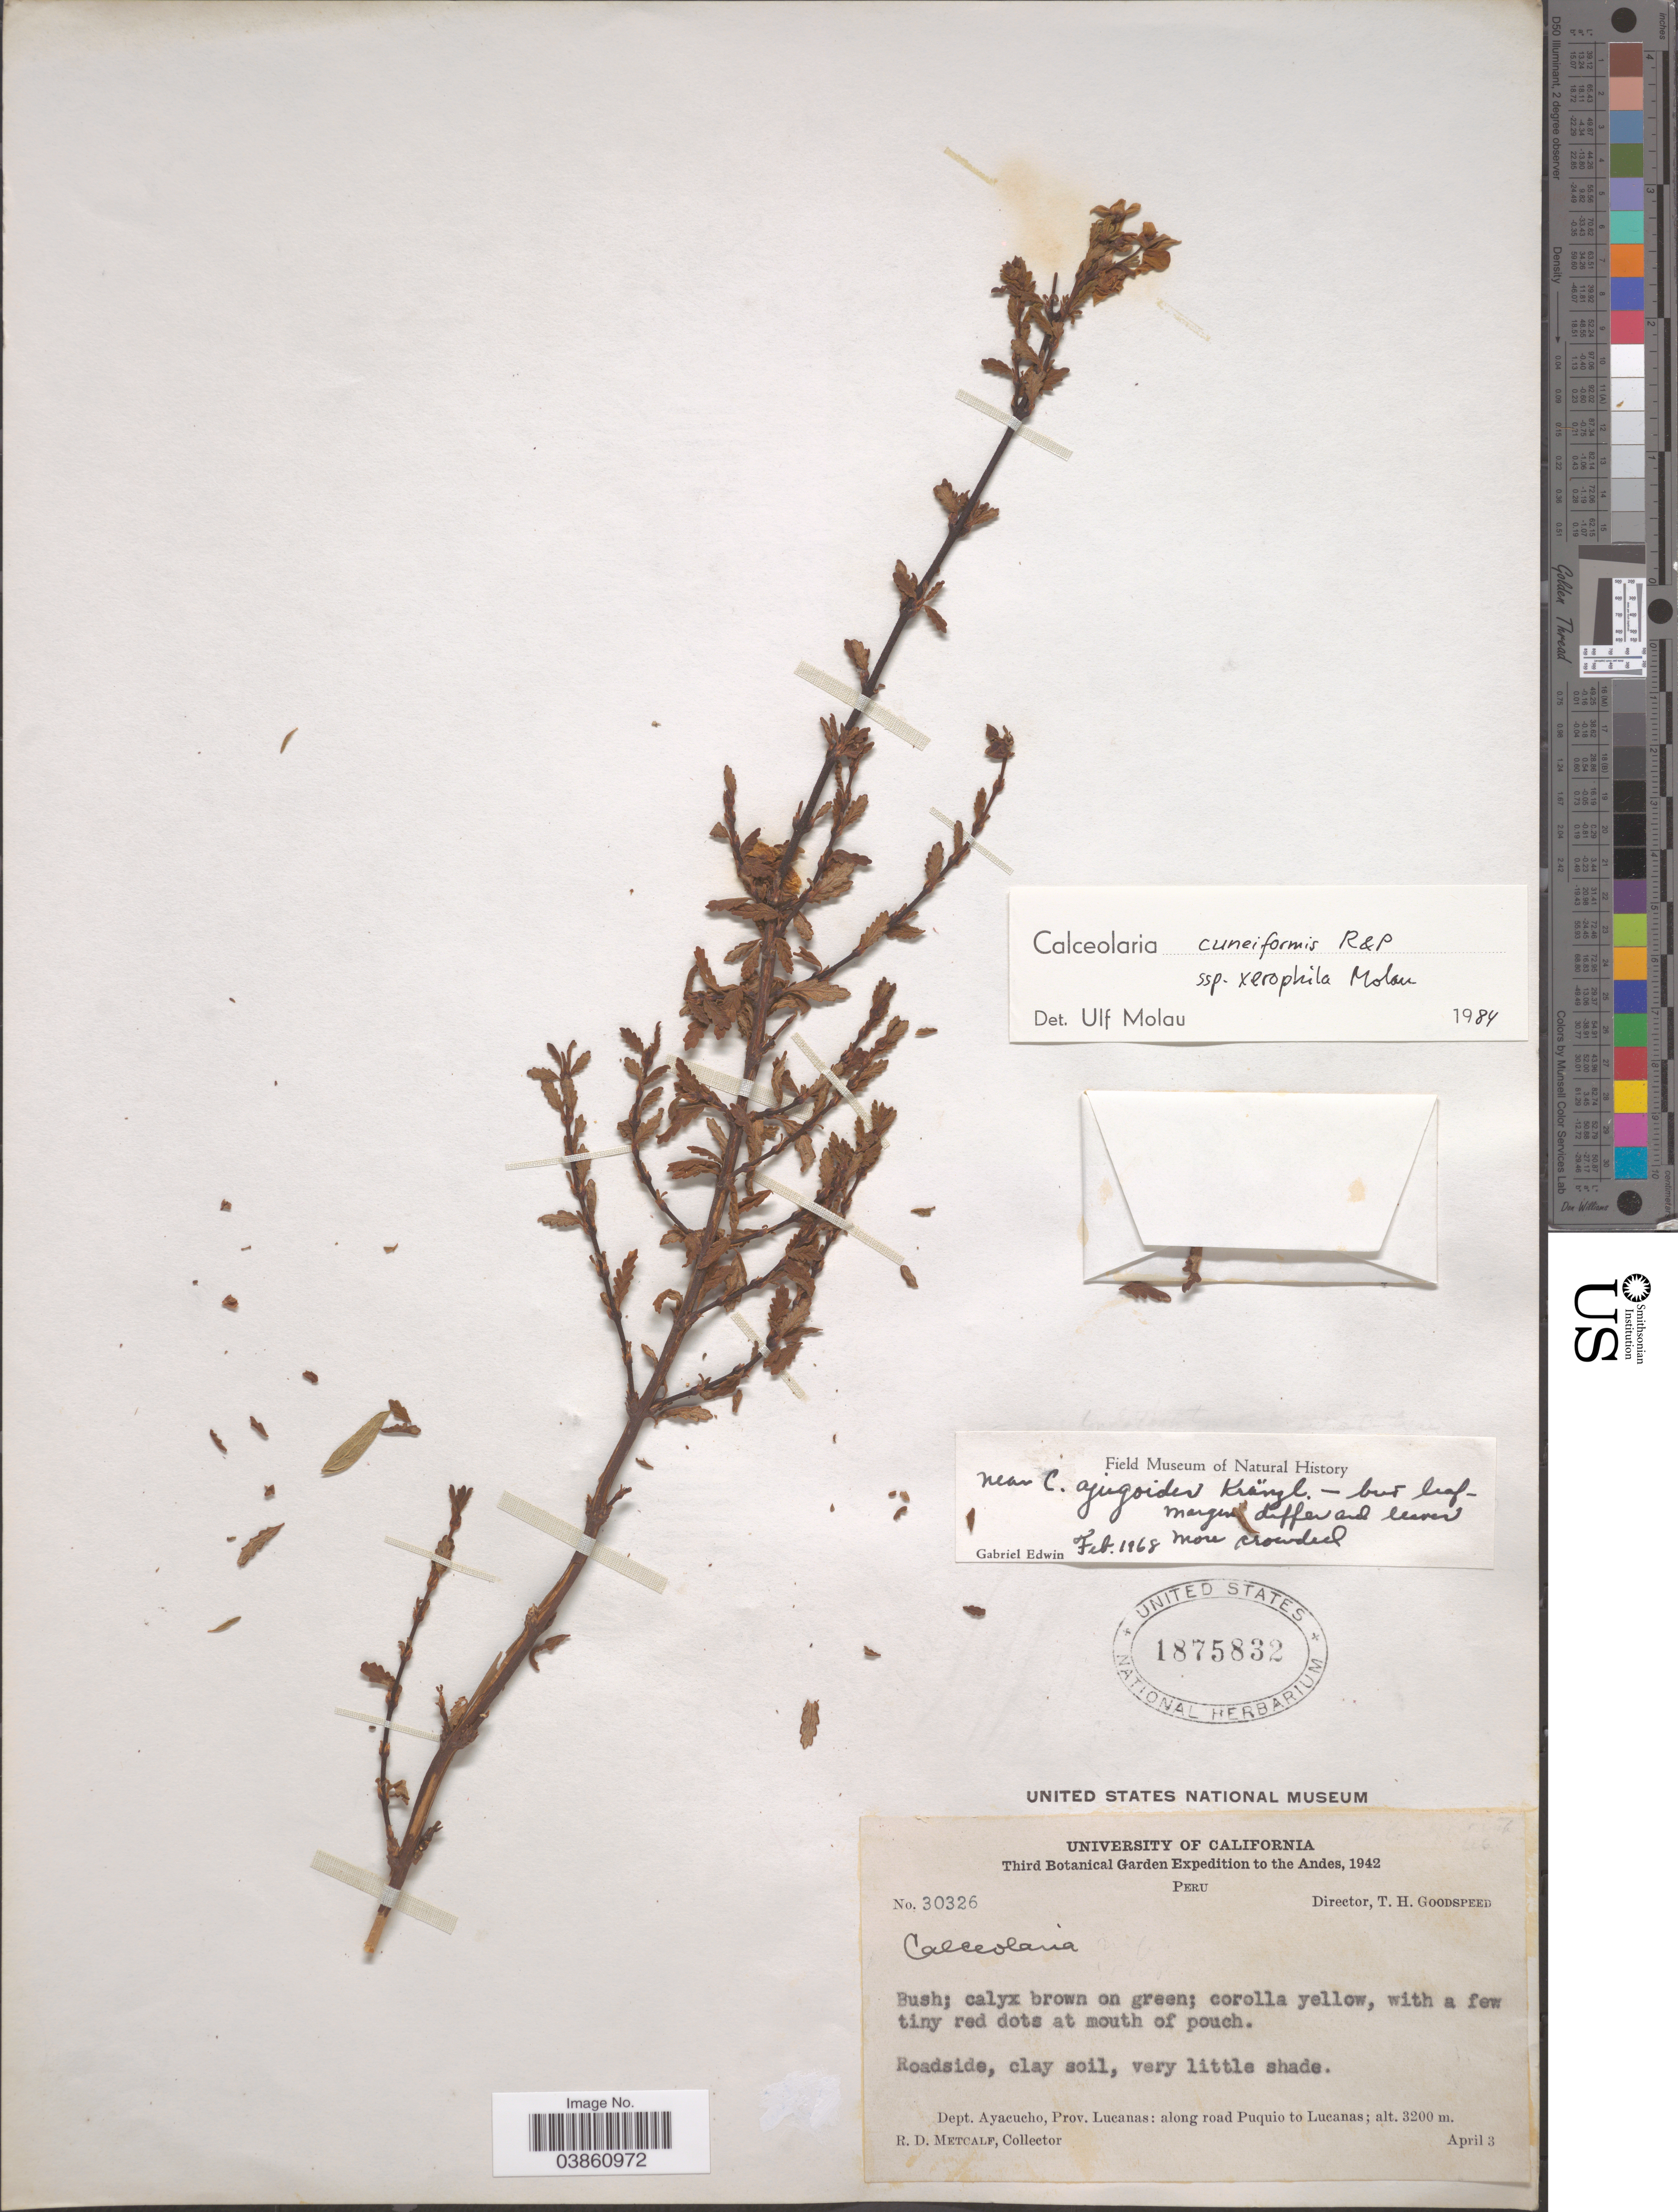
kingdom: Plantae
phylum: Tracheophyta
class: Magnoliopsida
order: Lamiales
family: Calceolariaceae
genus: Calceolaria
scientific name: Calceolaria cuneiformis subsp. xerophila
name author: Molau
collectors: R. D. Metcalf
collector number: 30326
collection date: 1942-04-03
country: Peru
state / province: Ayacucho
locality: The Andes. Dept. Ayacucho, Prov. Lucanas: along road Puquio to Lucanas.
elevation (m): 3200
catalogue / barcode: US 1875832